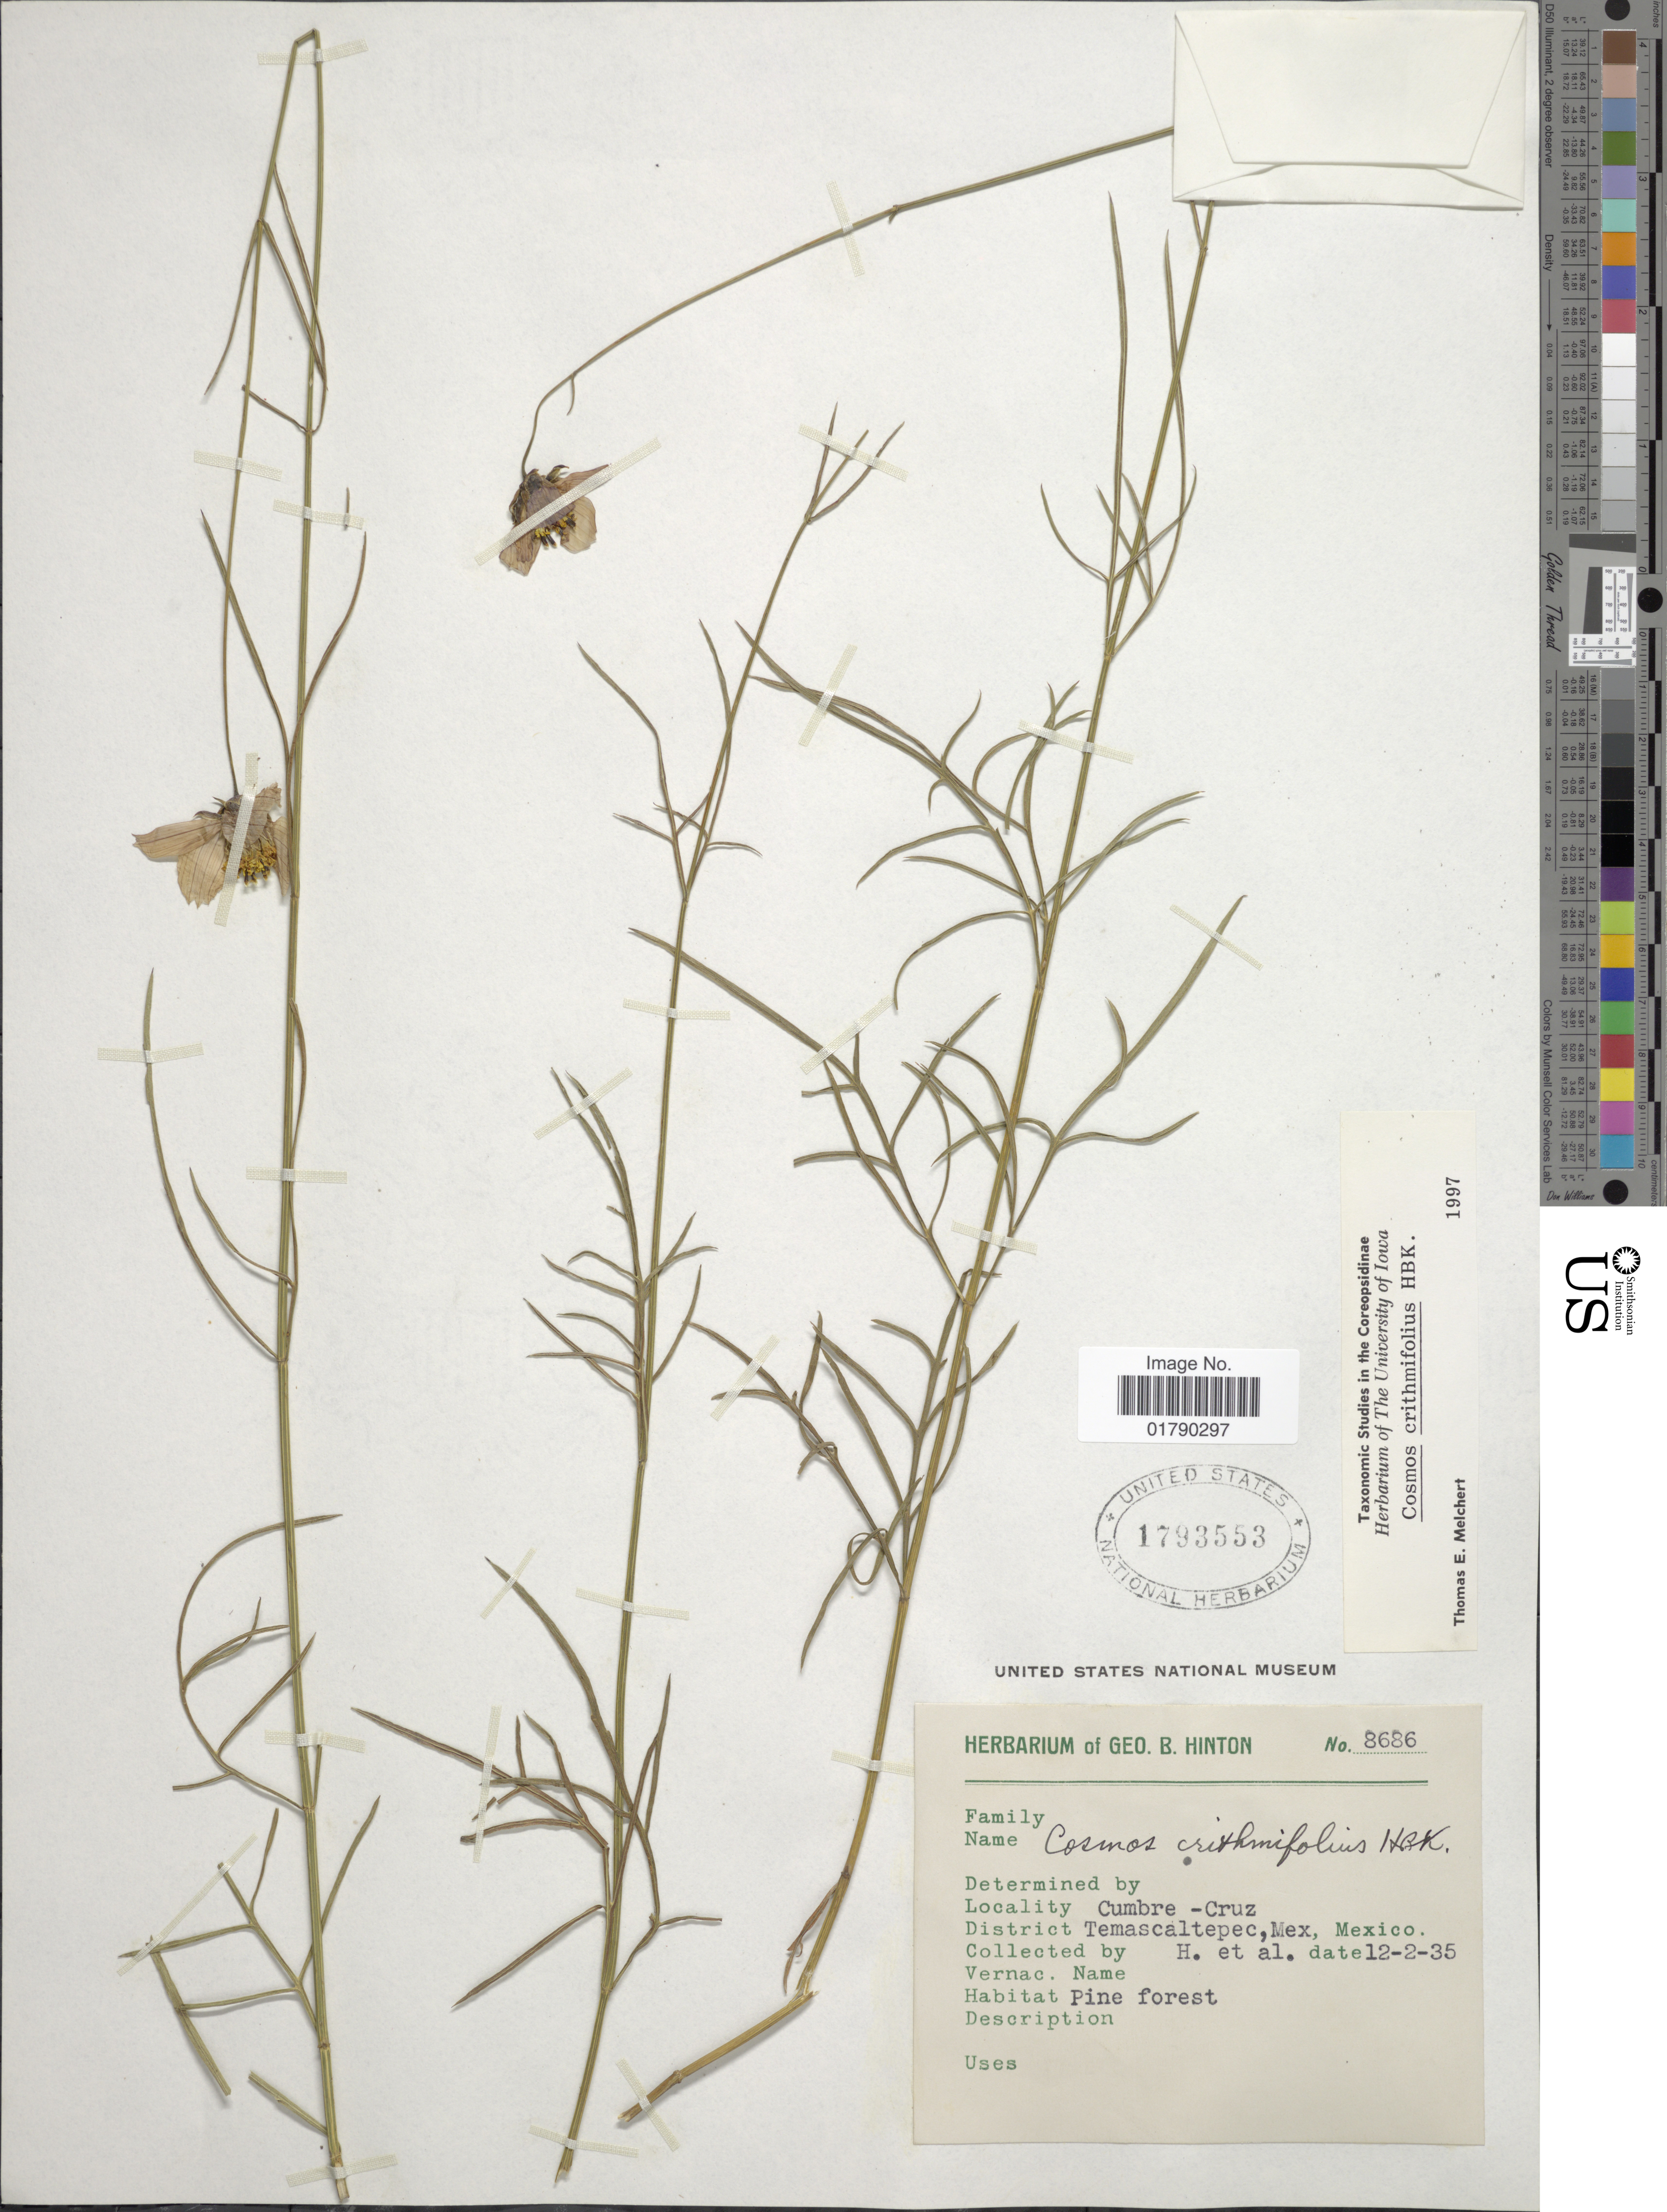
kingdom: Plantae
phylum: Tracheophyta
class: Magnoliopsida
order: Asterales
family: Asteraceae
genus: Cosmos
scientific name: Cosmos crithmifolius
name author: Kunth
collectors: G. B. Hinton & et al.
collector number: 8686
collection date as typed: Transcribed d/m/y: 12/2/35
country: Mexico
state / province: México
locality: Cumbre-Cruz, District Temascaltepec, Mex.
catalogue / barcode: US 1793553